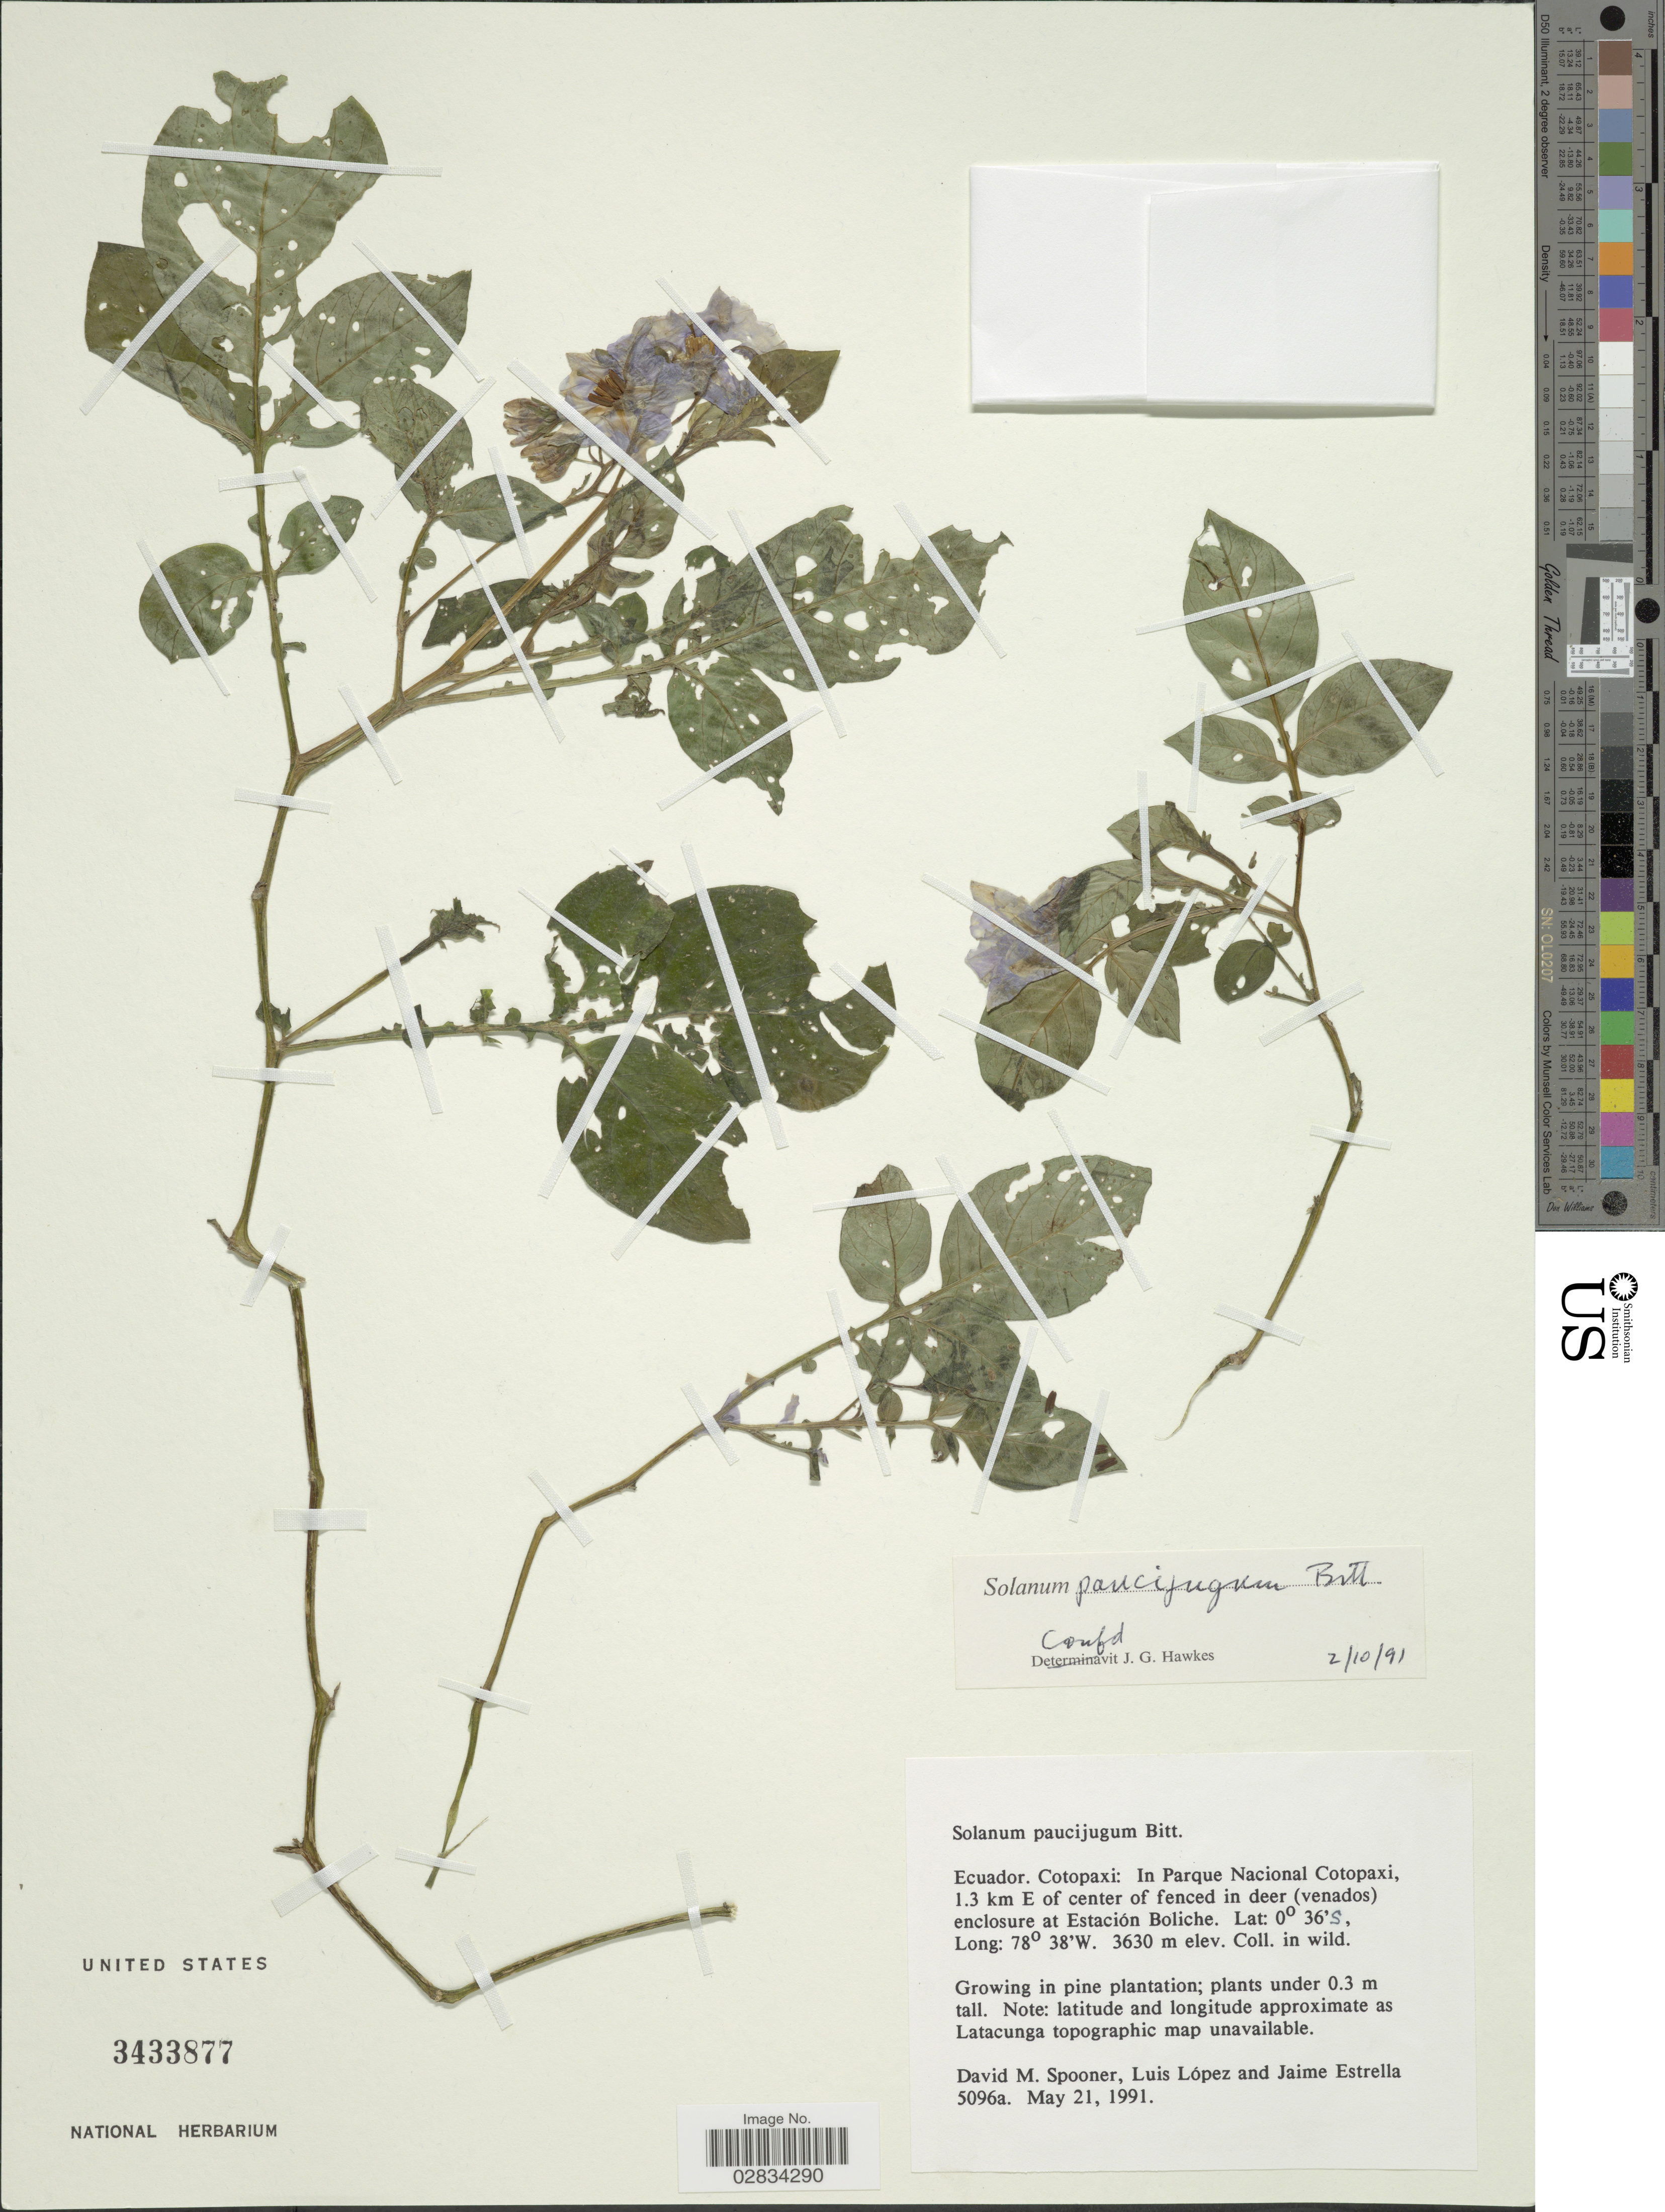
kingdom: Plantae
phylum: Tracheophyta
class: Magnoliopsida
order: Solanales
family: Solanaceae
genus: Solanum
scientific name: Solanum paucijugum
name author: Bitter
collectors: D. Spooner, L. López & J. Estrella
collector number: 5096a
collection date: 1991-05-21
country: Ecuador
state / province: Cotopaxi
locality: Cotopaxi: In parque Nacional Cotopaxi, 1.3 km E of center of fenced in deer (venados) enclosure at Estación Boliche.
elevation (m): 3630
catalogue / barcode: US 3433877